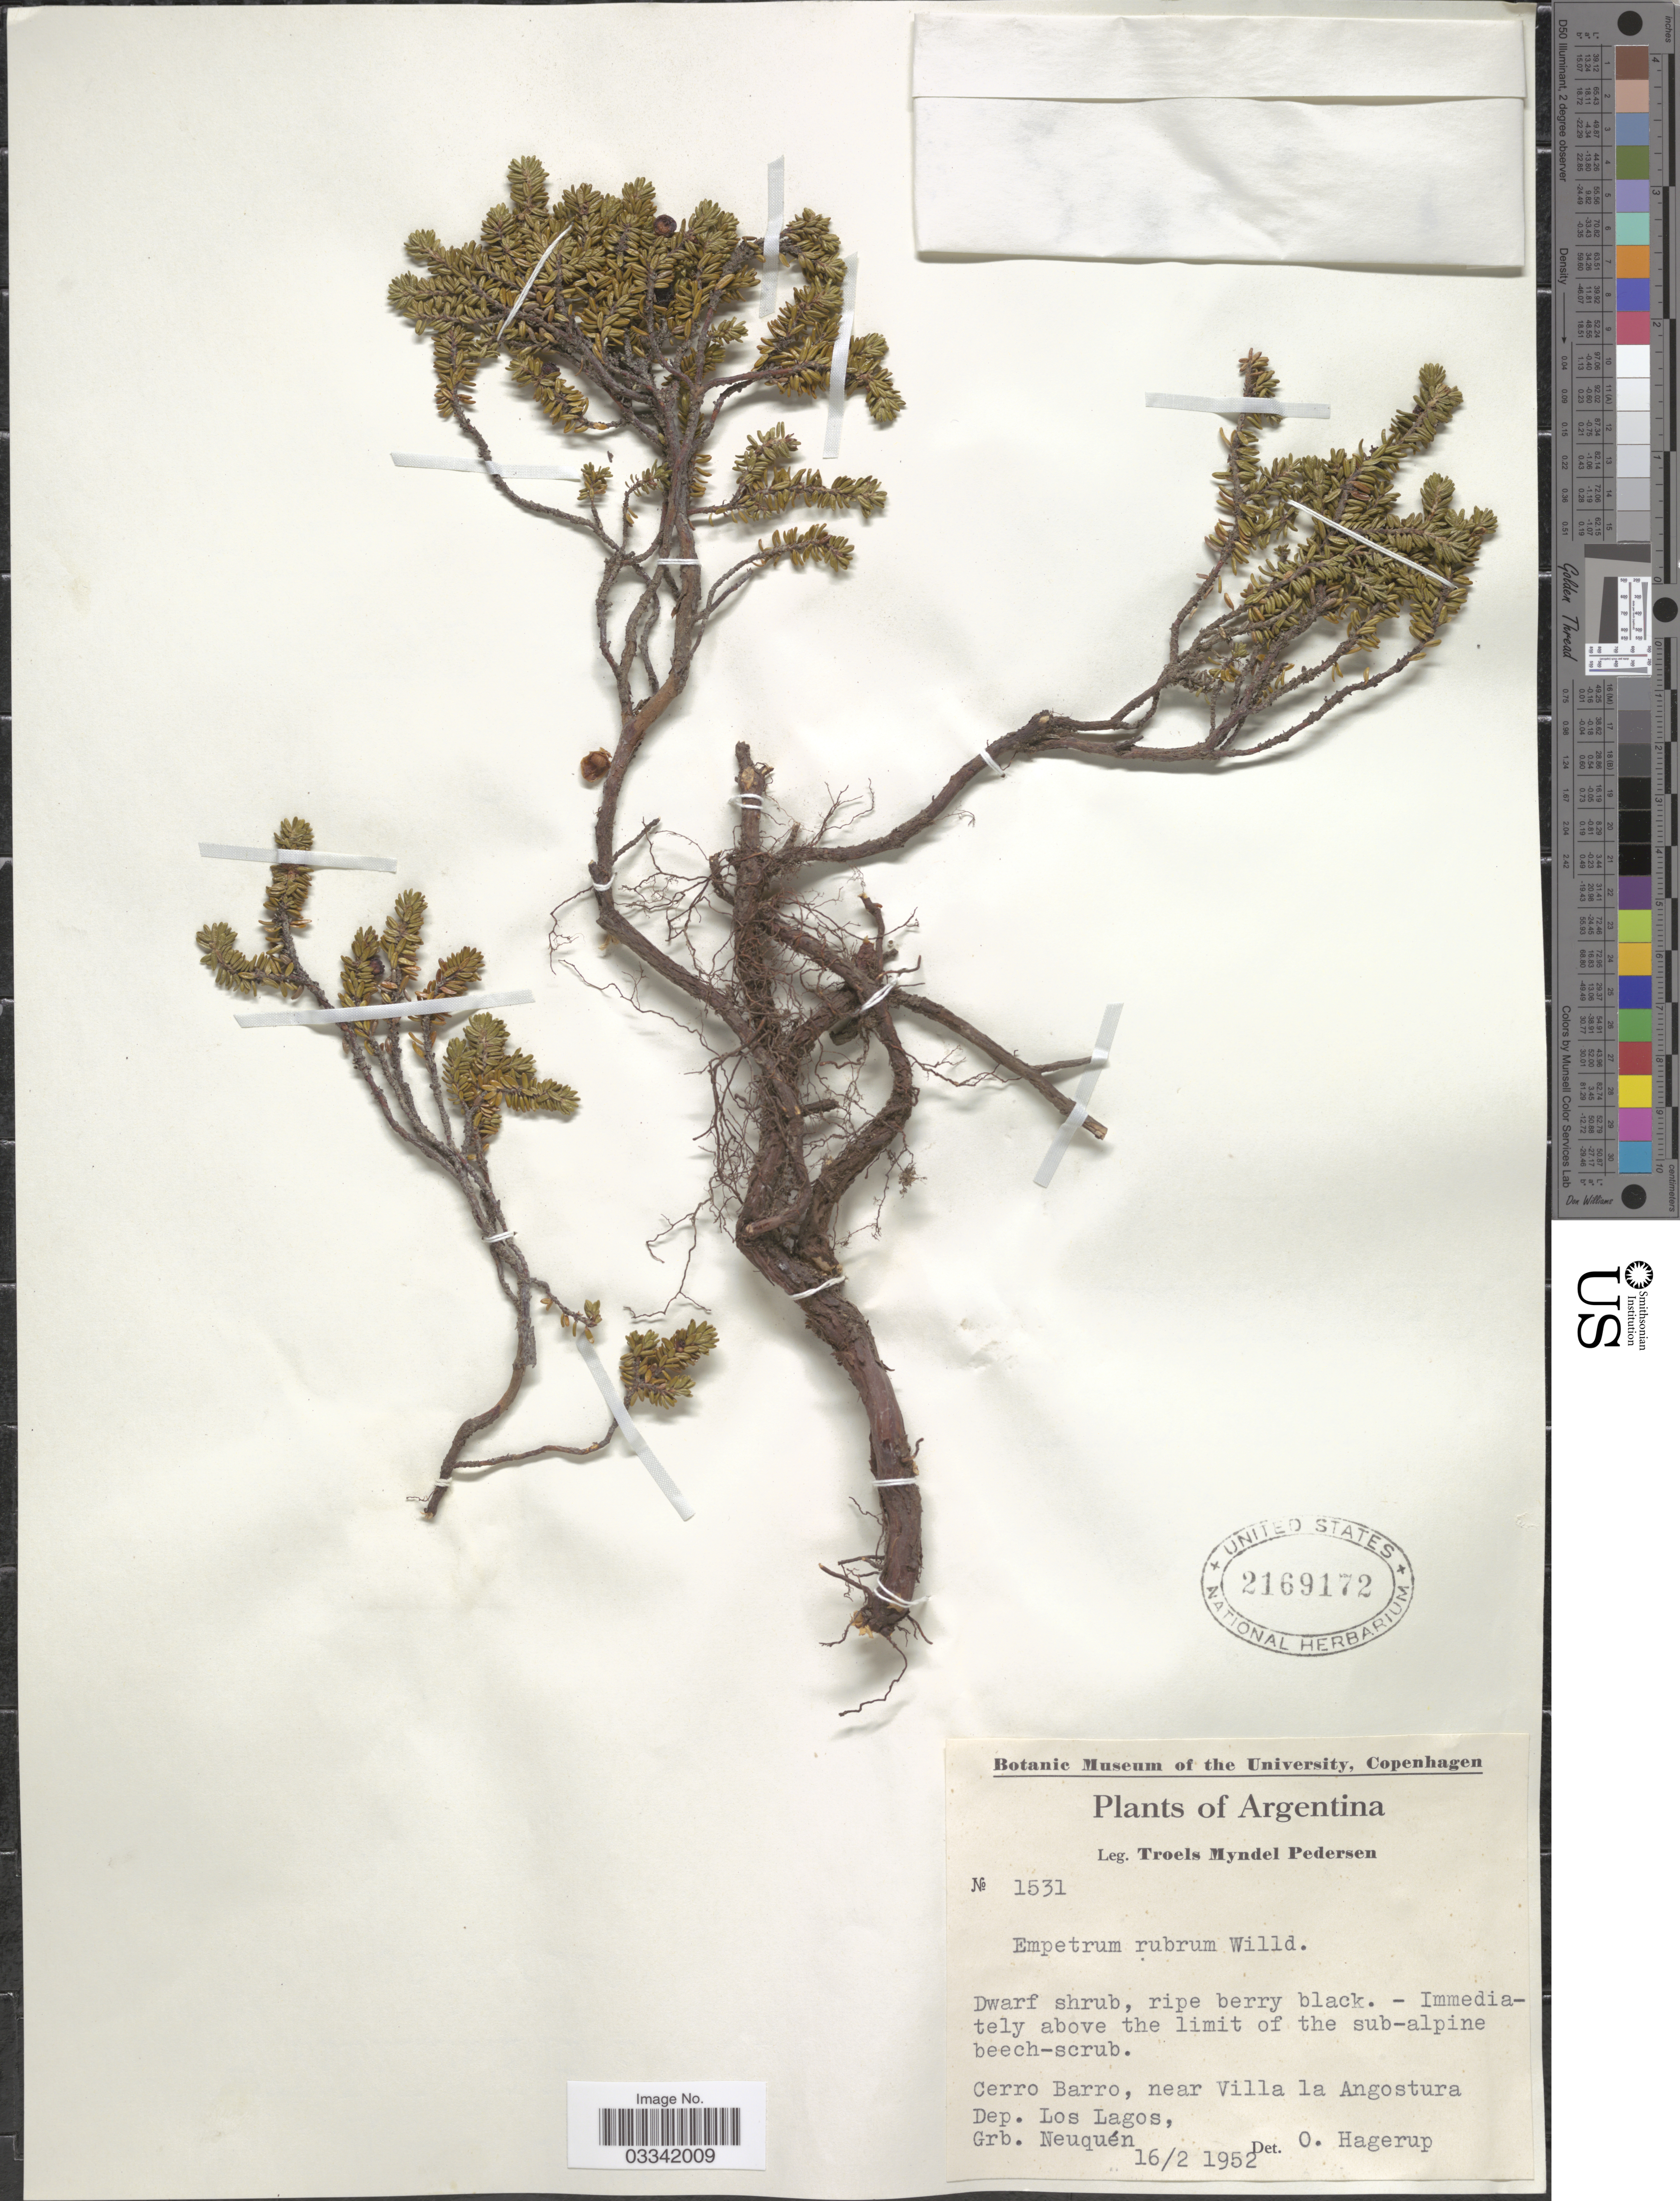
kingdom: Plantae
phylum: Tracheophyta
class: Magnoliopsida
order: Ericales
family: Ericaceae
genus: Empetrum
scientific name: Empetrum rubrum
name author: Vahl ex Willd.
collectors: T. Pederson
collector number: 1531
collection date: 1952-02-16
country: Argentina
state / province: Neuquen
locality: Cerro Barro, near Villa la Angostura, Dep. Los Lagos, Grb. Neuquén.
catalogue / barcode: US 2169172